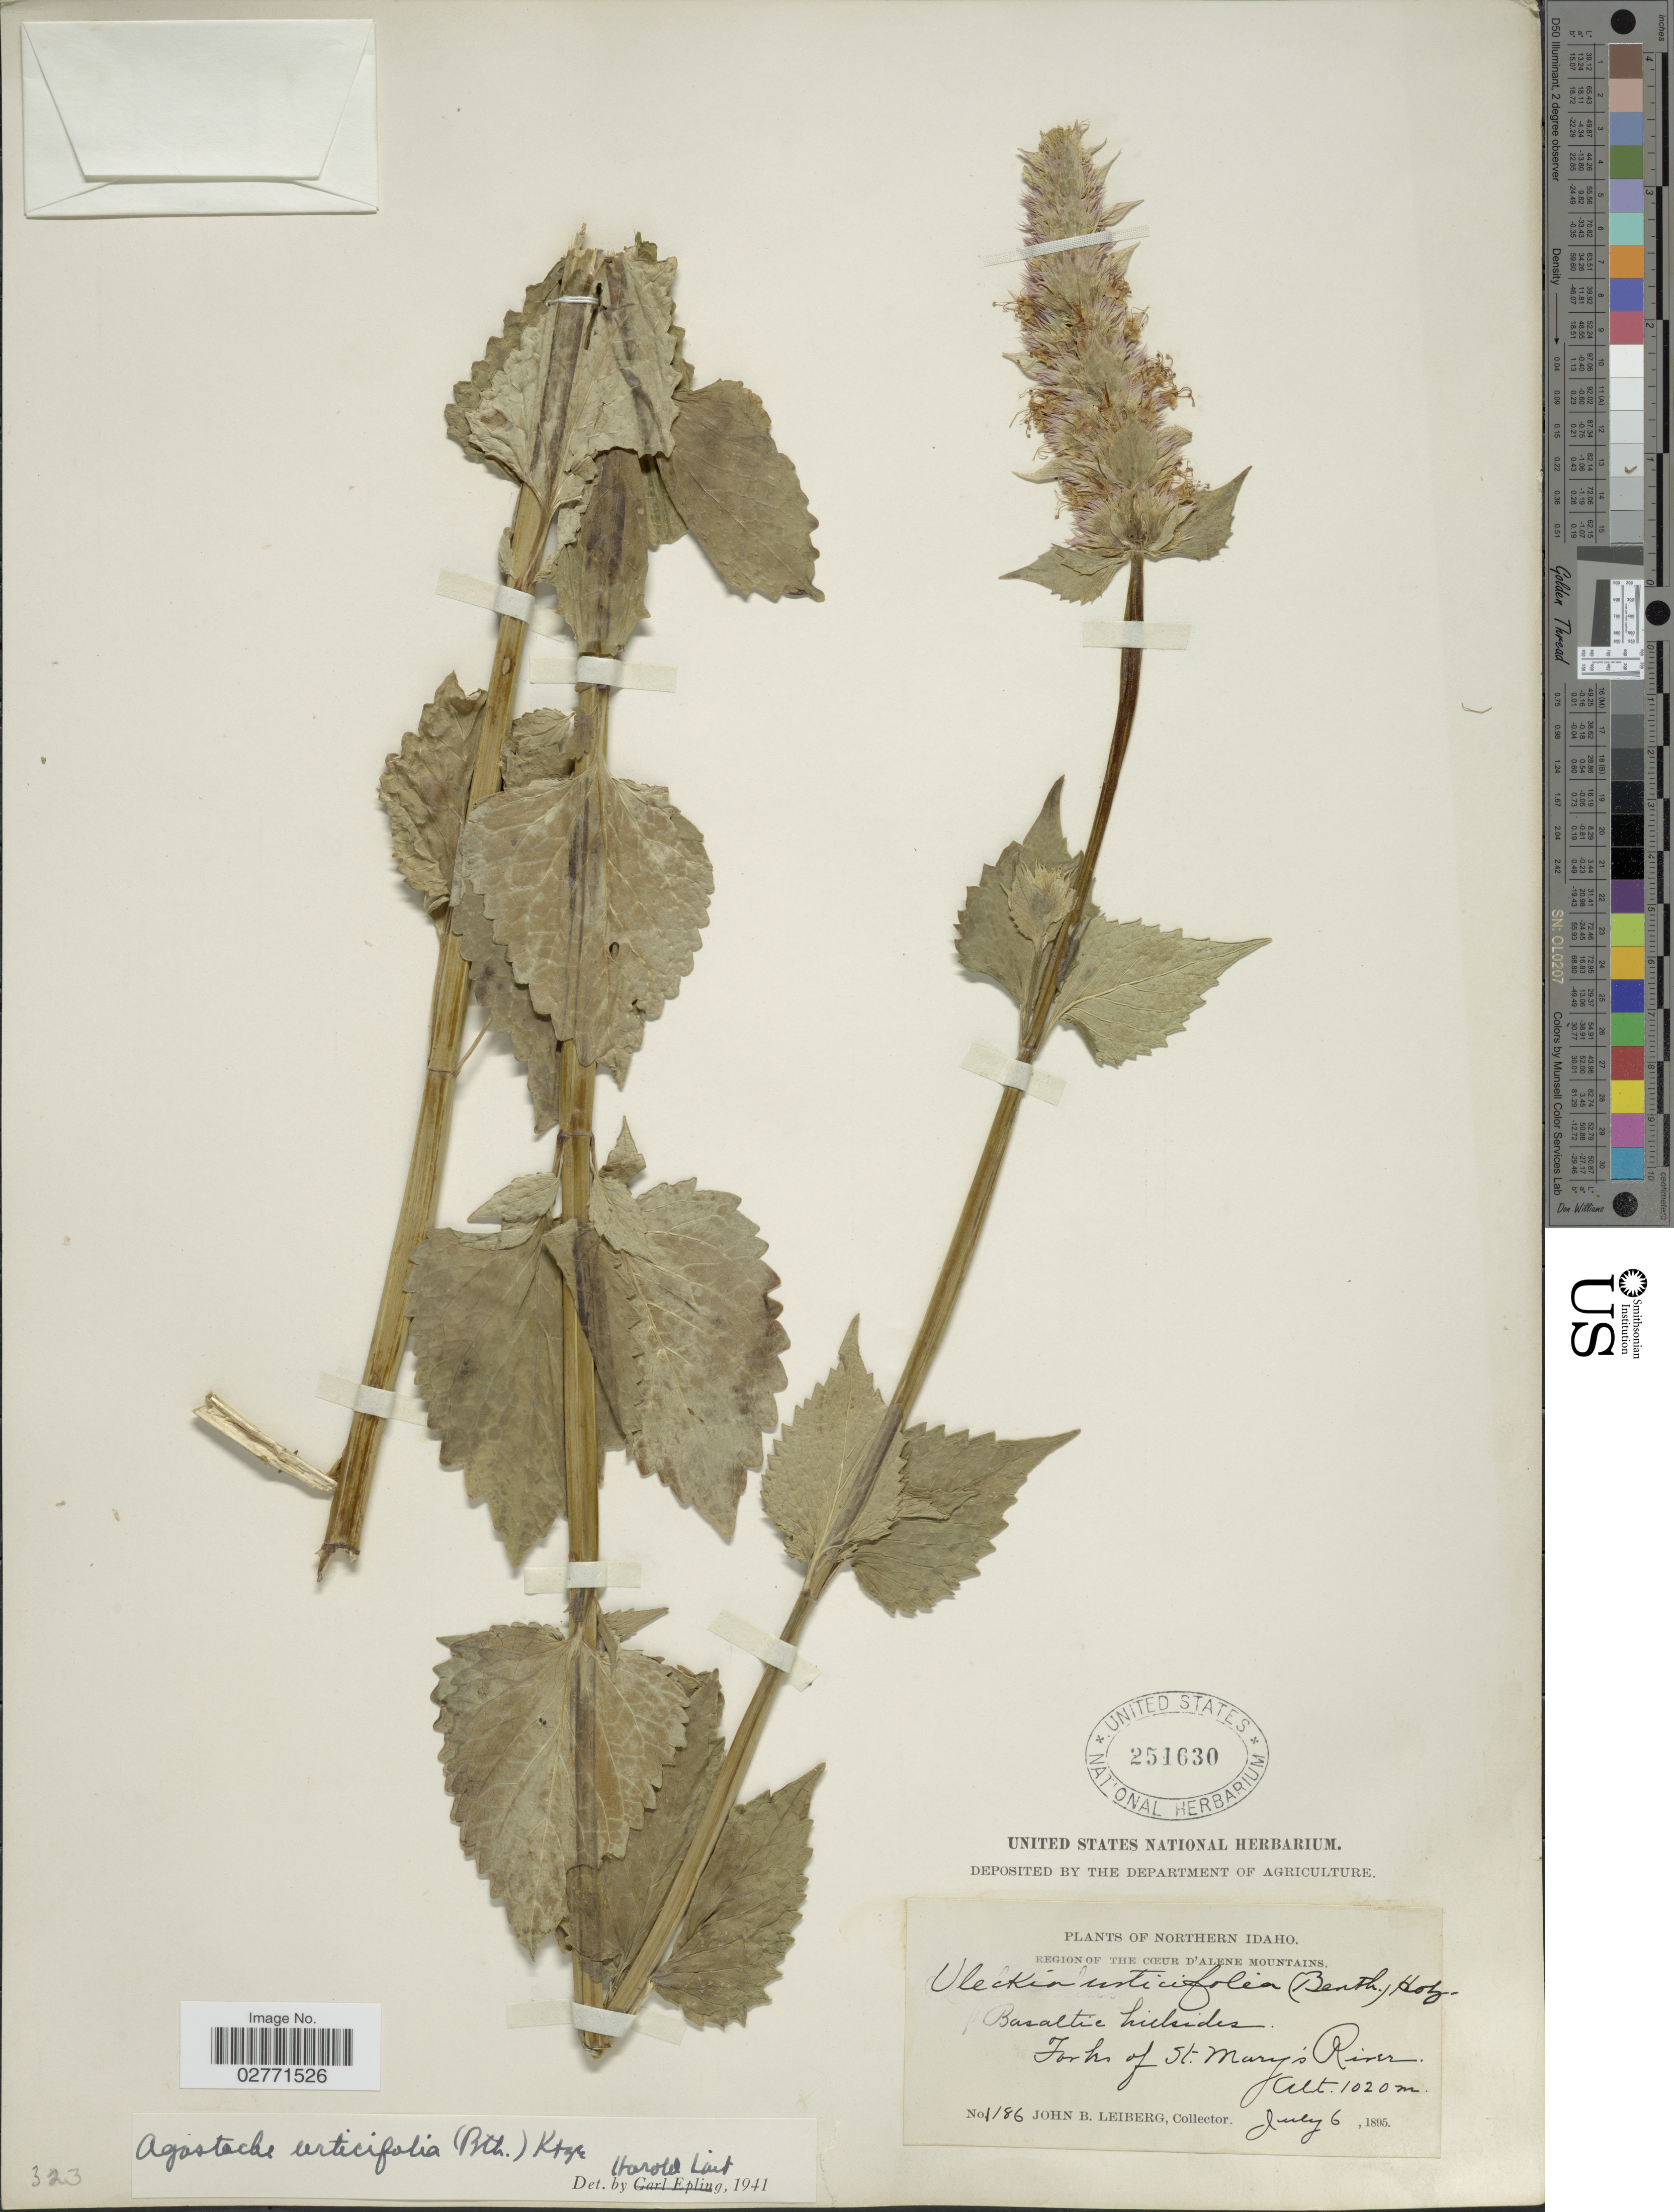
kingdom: Plantae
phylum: Tracheophyta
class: Magnoliopsida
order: Lamiales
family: Lamiaceae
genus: Agastache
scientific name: Agastache urticifolia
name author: (Benth.) Kuntze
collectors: J. B. Leiberg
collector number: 1186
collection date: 1895-07-06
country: United States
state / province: Idaho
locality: Northern Idaho, Region of the Coeur D'Alene Mountains, Basaltic hillsides, Forks of St. Mary's River.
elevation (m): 1020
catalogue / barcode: US 251630